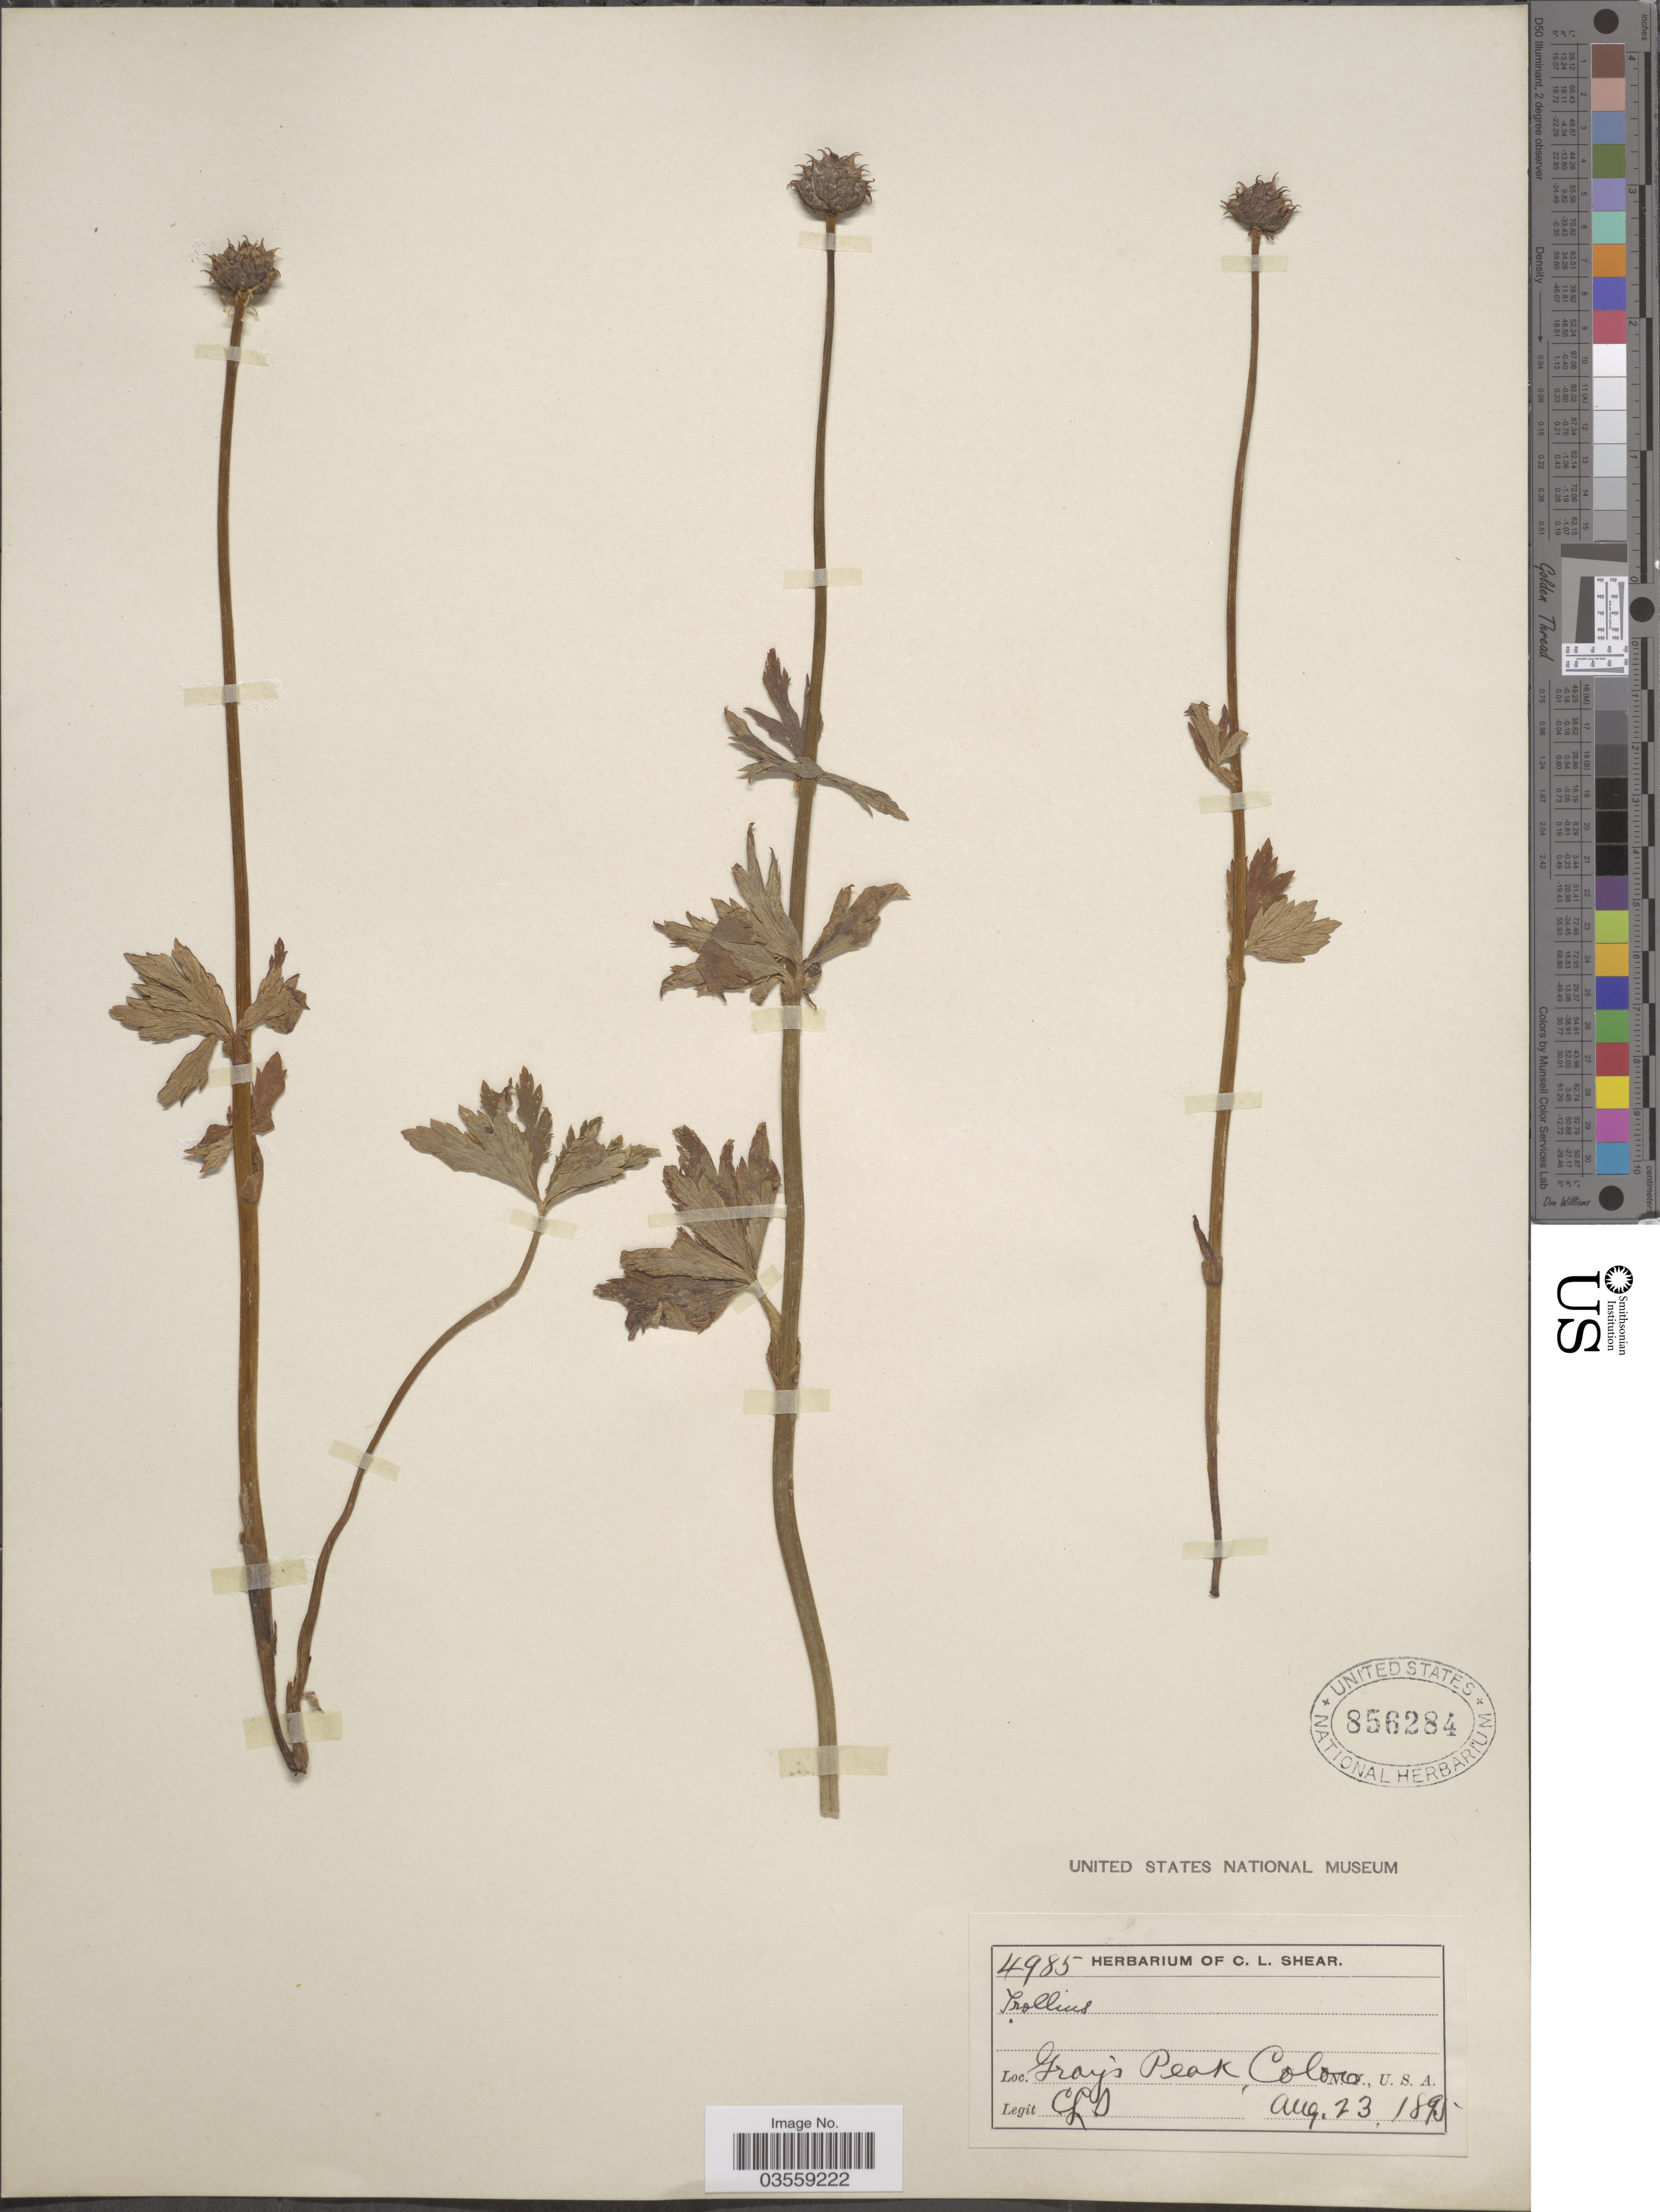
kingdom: Plantae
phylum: Tracheophyta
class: Magnoliopsida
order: Ranunculales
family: Ranunculaceae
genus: Trollius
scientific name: Trollius laxus var. albiflorus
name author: A. Gray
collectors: C. L. Shear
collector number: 4985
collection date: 1895-08-23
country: United States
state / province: Colorado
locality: Gray's Peak.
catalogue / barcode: US 856284